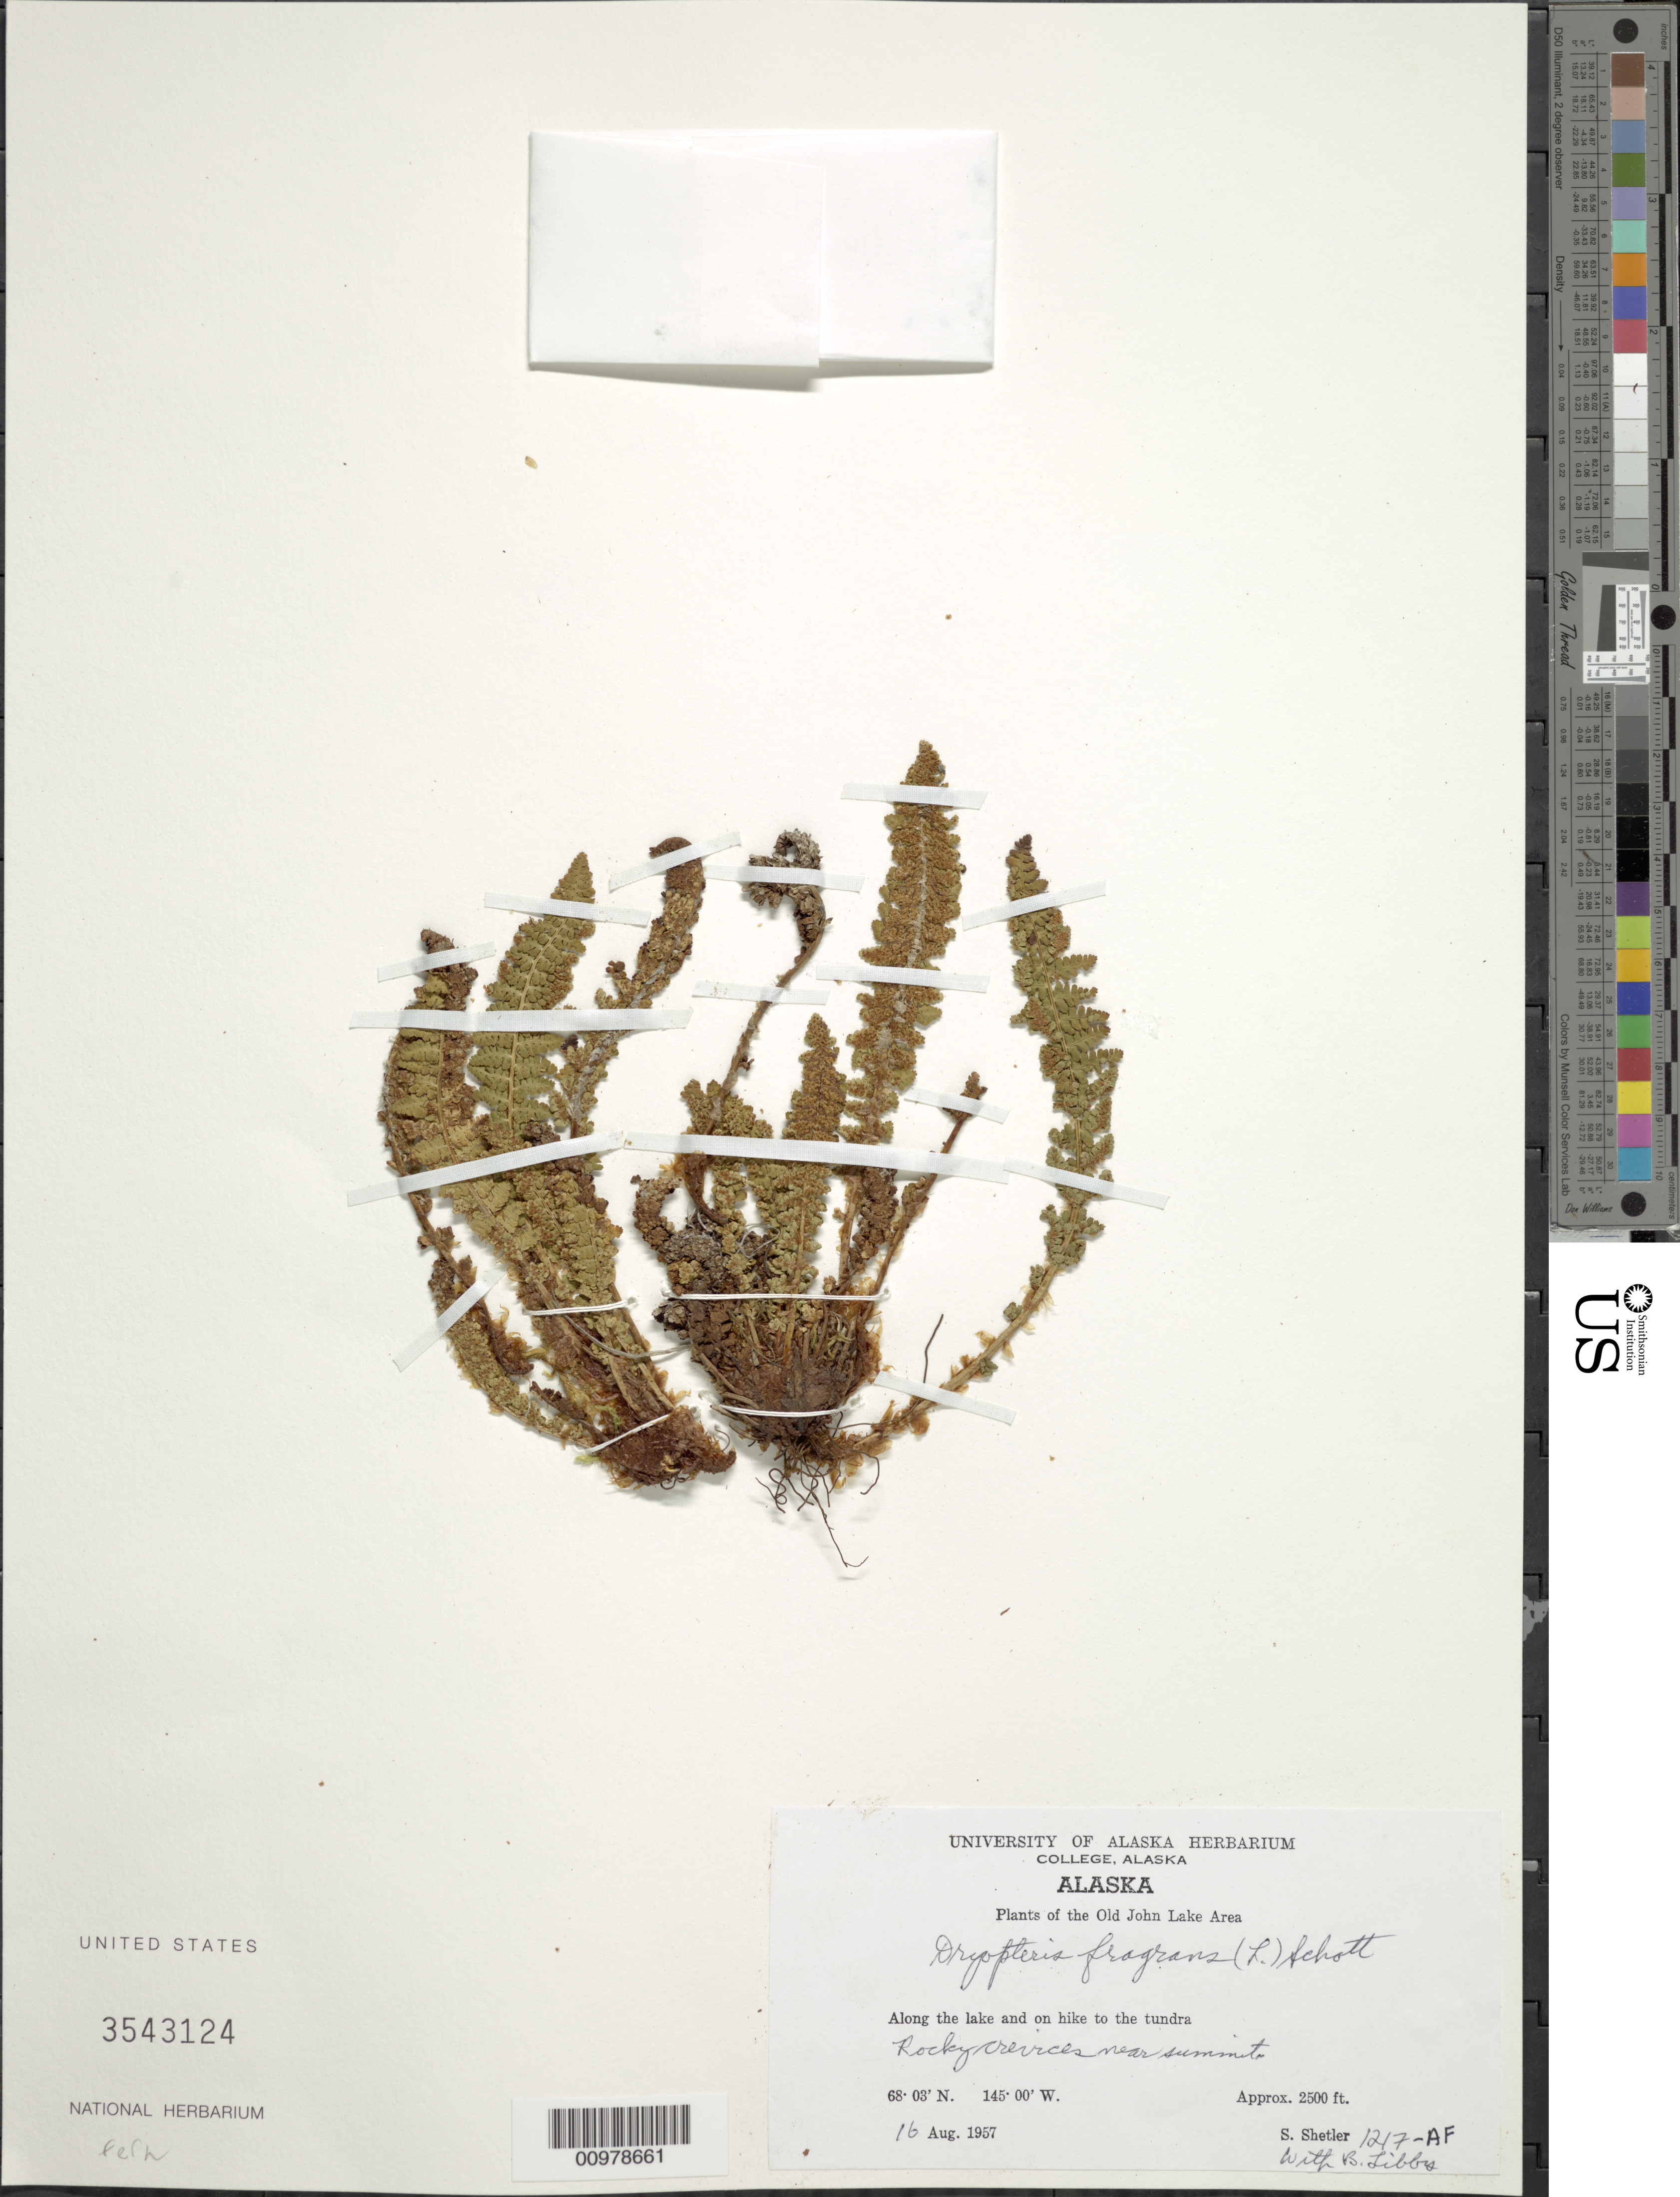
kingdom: Plantae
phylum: Tracheophyta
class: Polypodiopsida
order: Polypodiales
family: Dryopteridaceae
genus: Dryopteris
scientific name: Dryopteris fragrans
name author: (L.) Schott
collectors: S. Shetler & B. Libby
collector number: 1217-AF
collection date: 1957-08-16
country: United States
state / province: Alaska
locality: Along the lake and on hike to the tundra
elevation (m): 762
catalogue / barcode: US 3543124